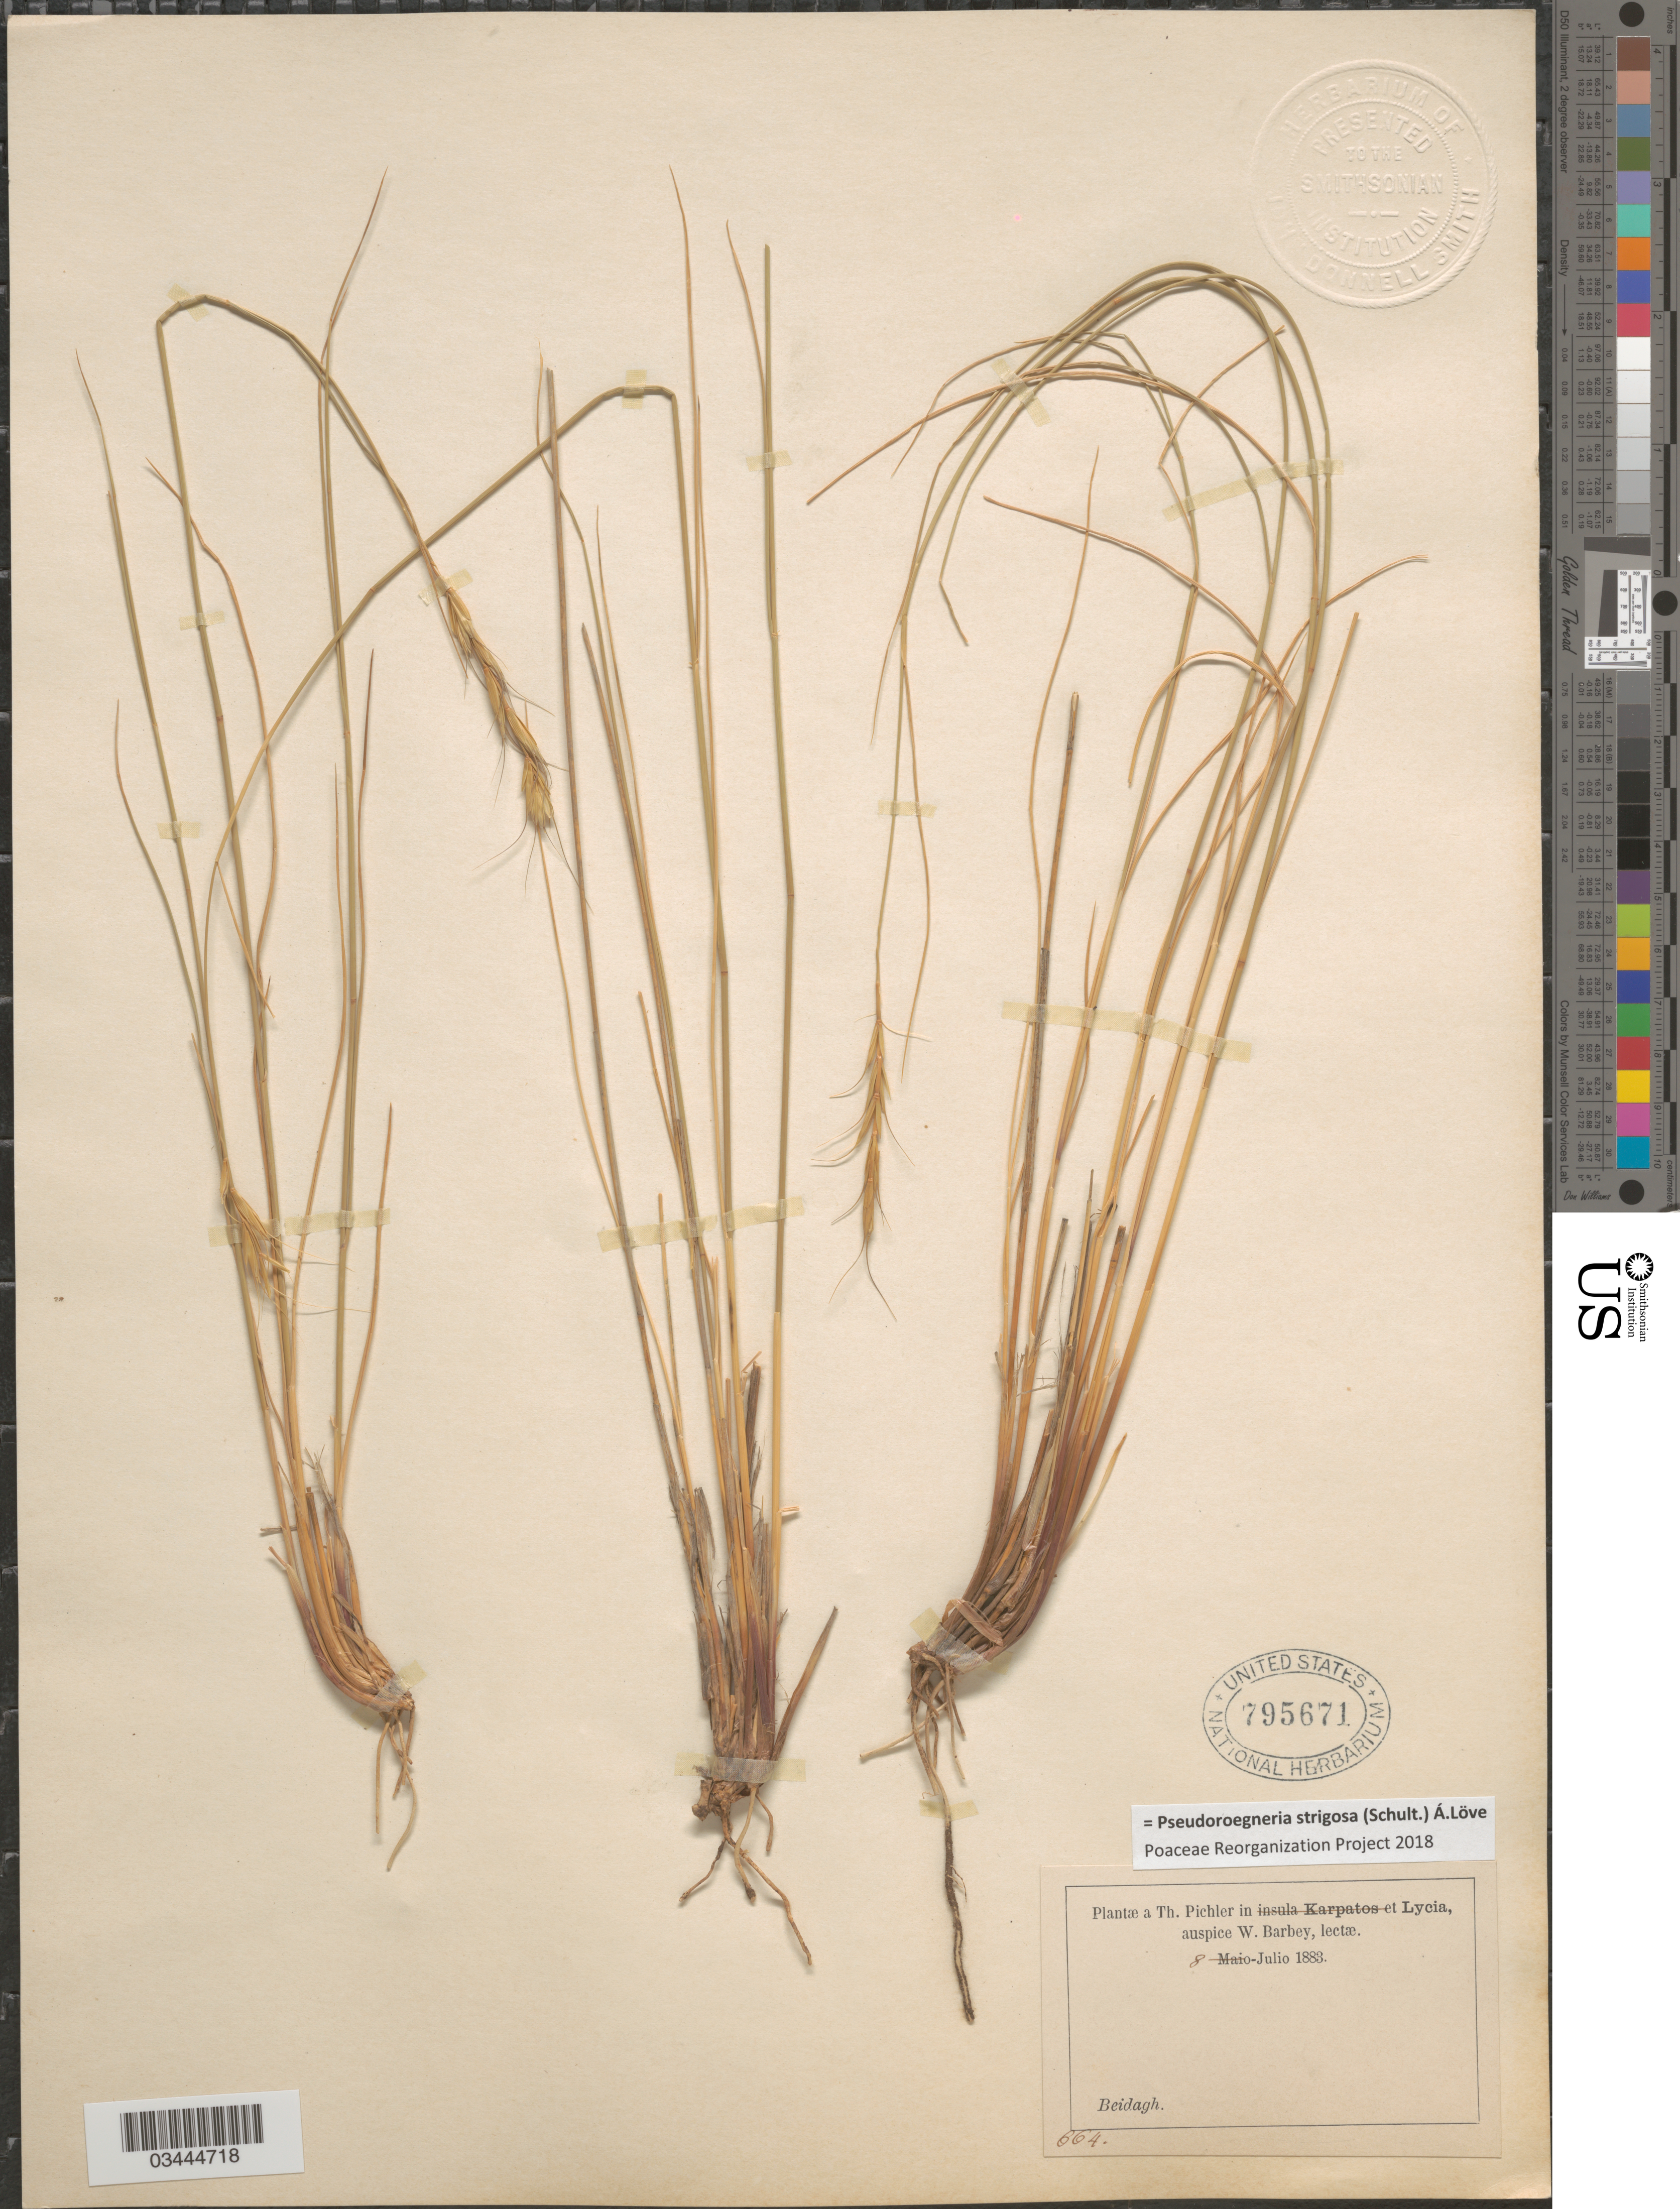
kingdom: Plantae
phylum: Tracheophyta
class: Liliopsida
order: Poales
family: Poaceae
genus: Pseudoroegneria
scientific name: Pseudoroegneria strigosa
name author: (M. Bieb.) Á. Löve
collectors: T. Pichler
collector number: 664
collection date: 1883-07-08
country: Turkey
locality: Lycia. Beidagh.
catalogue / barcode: US 795671